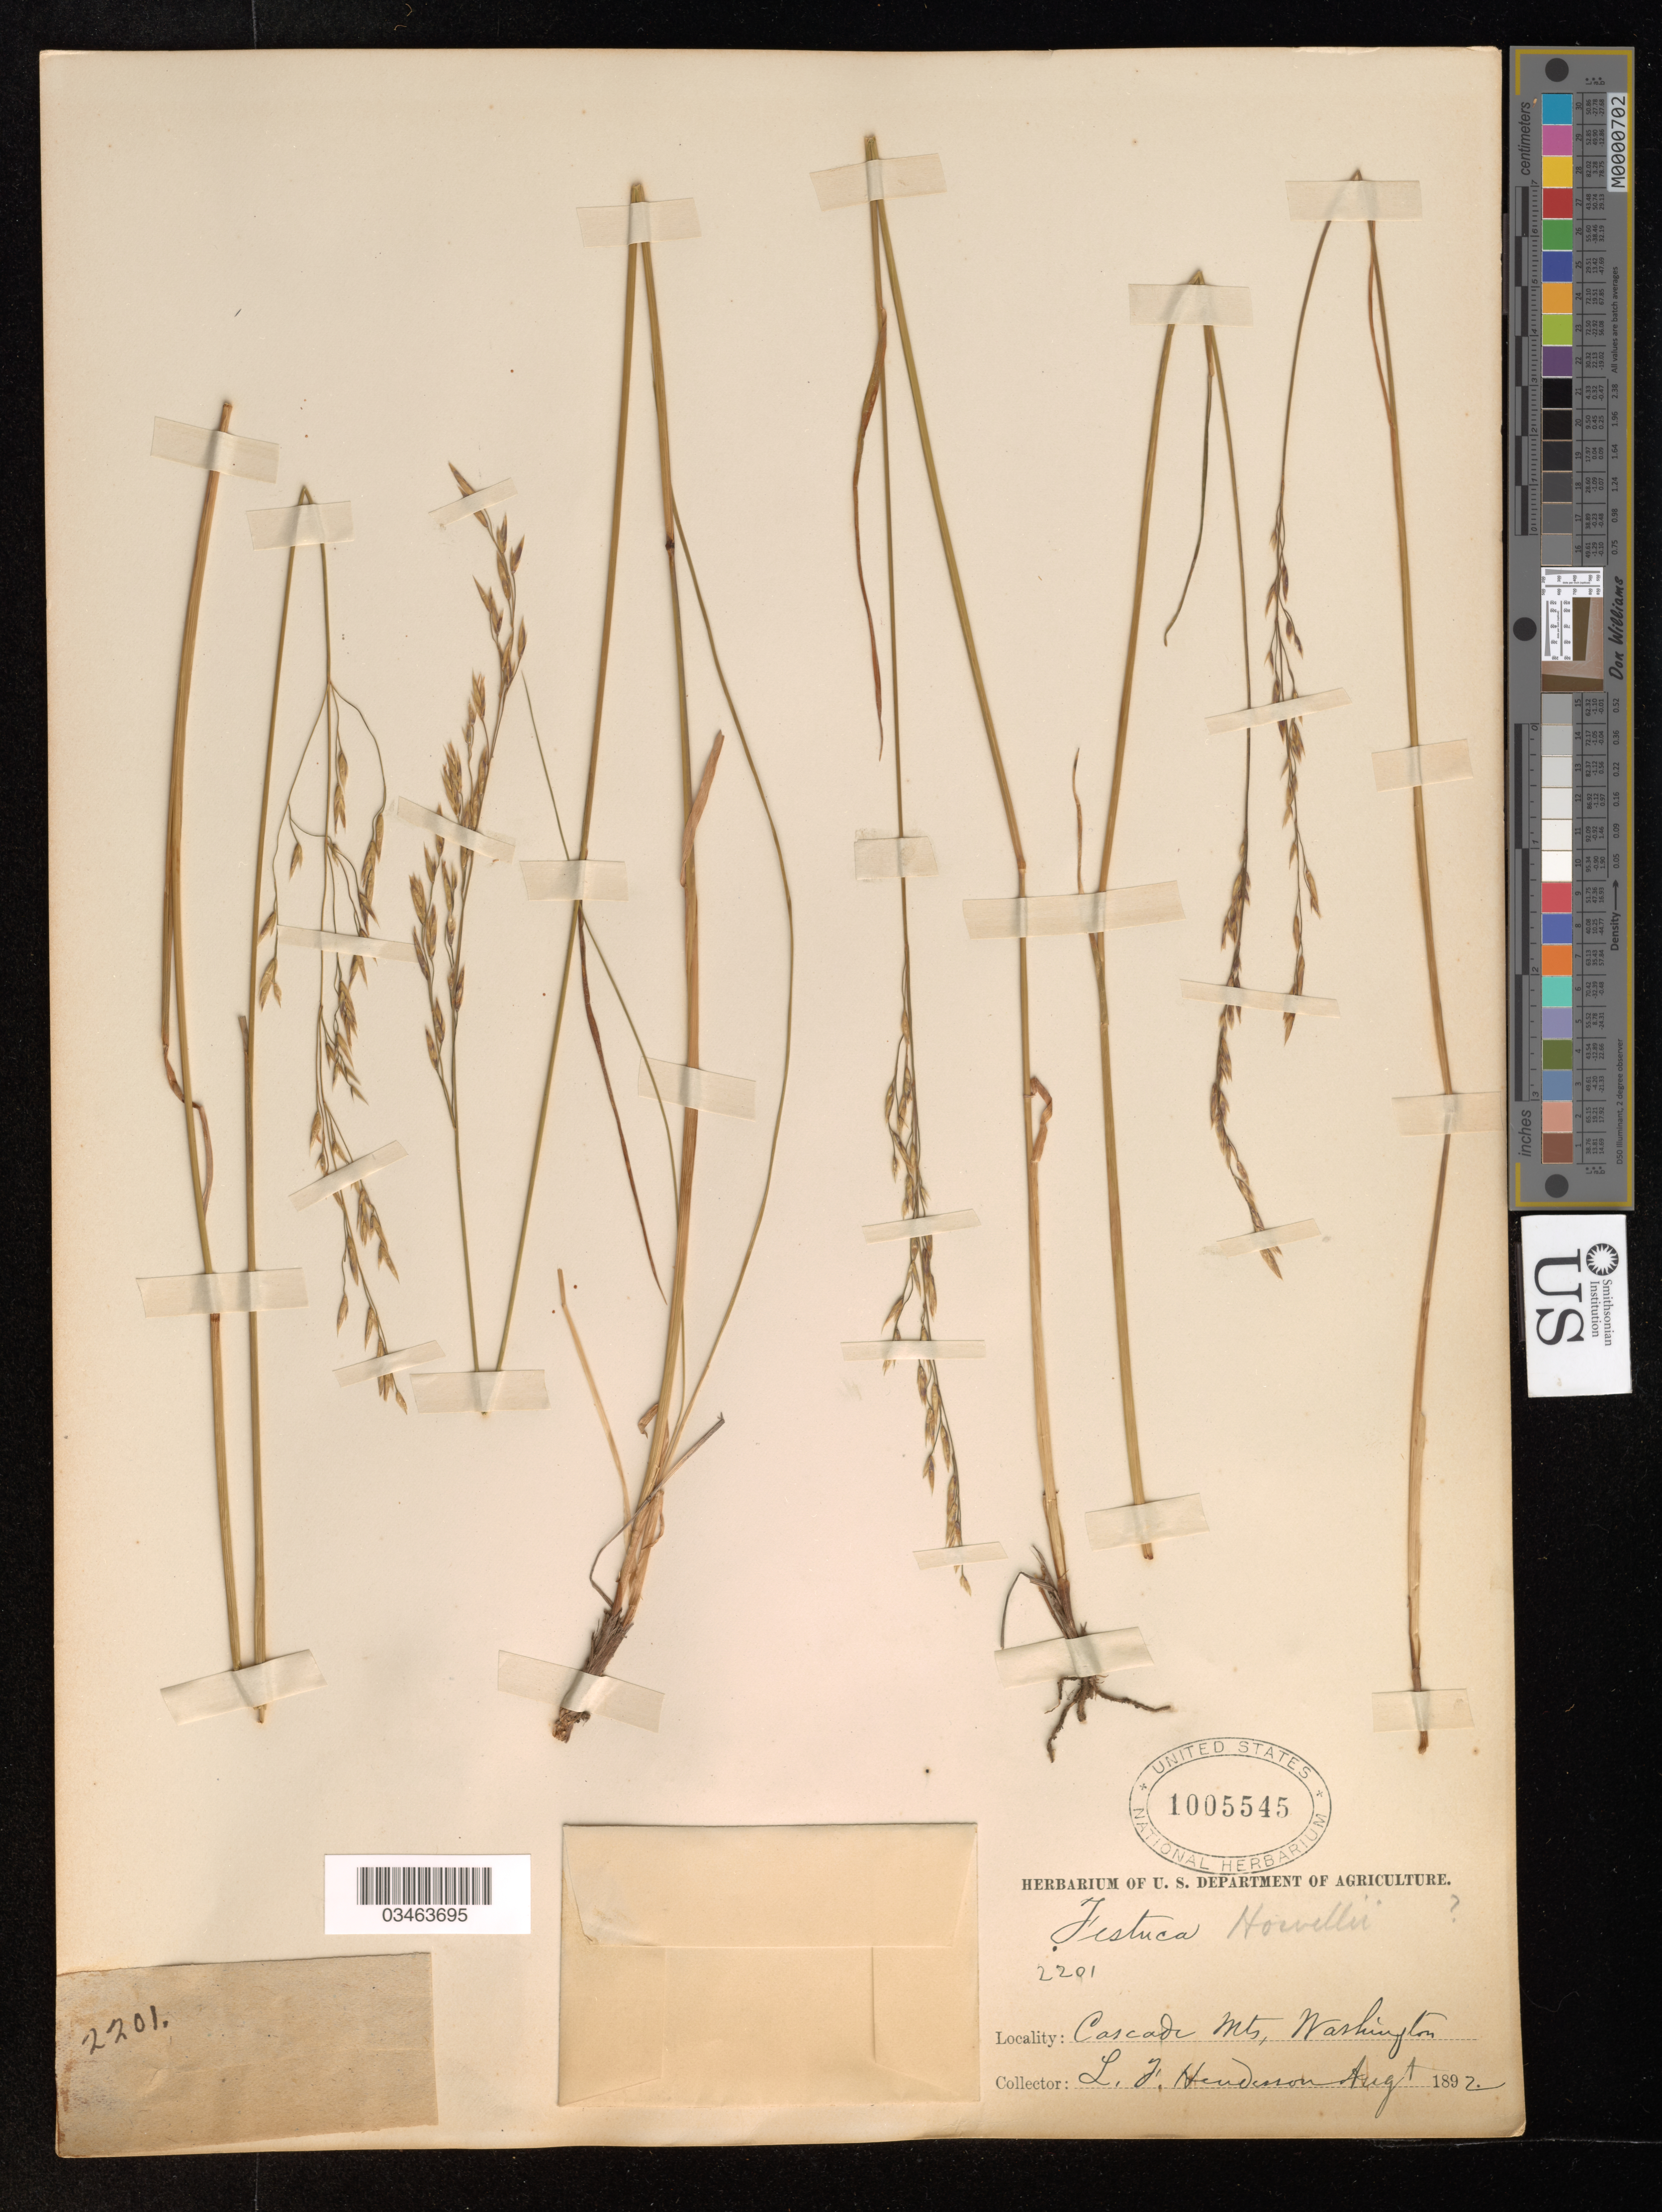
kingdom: Plantae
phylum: Tracheophyta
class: Liliopsida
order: Poales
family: Poaceae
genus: Festuca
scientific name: Festuca howellii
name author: Hack. ex W.J. Beal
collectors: L. Henderson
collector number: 2201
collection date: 1892-08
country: United States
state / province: Washington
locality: Cascade Mts.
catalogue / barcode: US 1005545